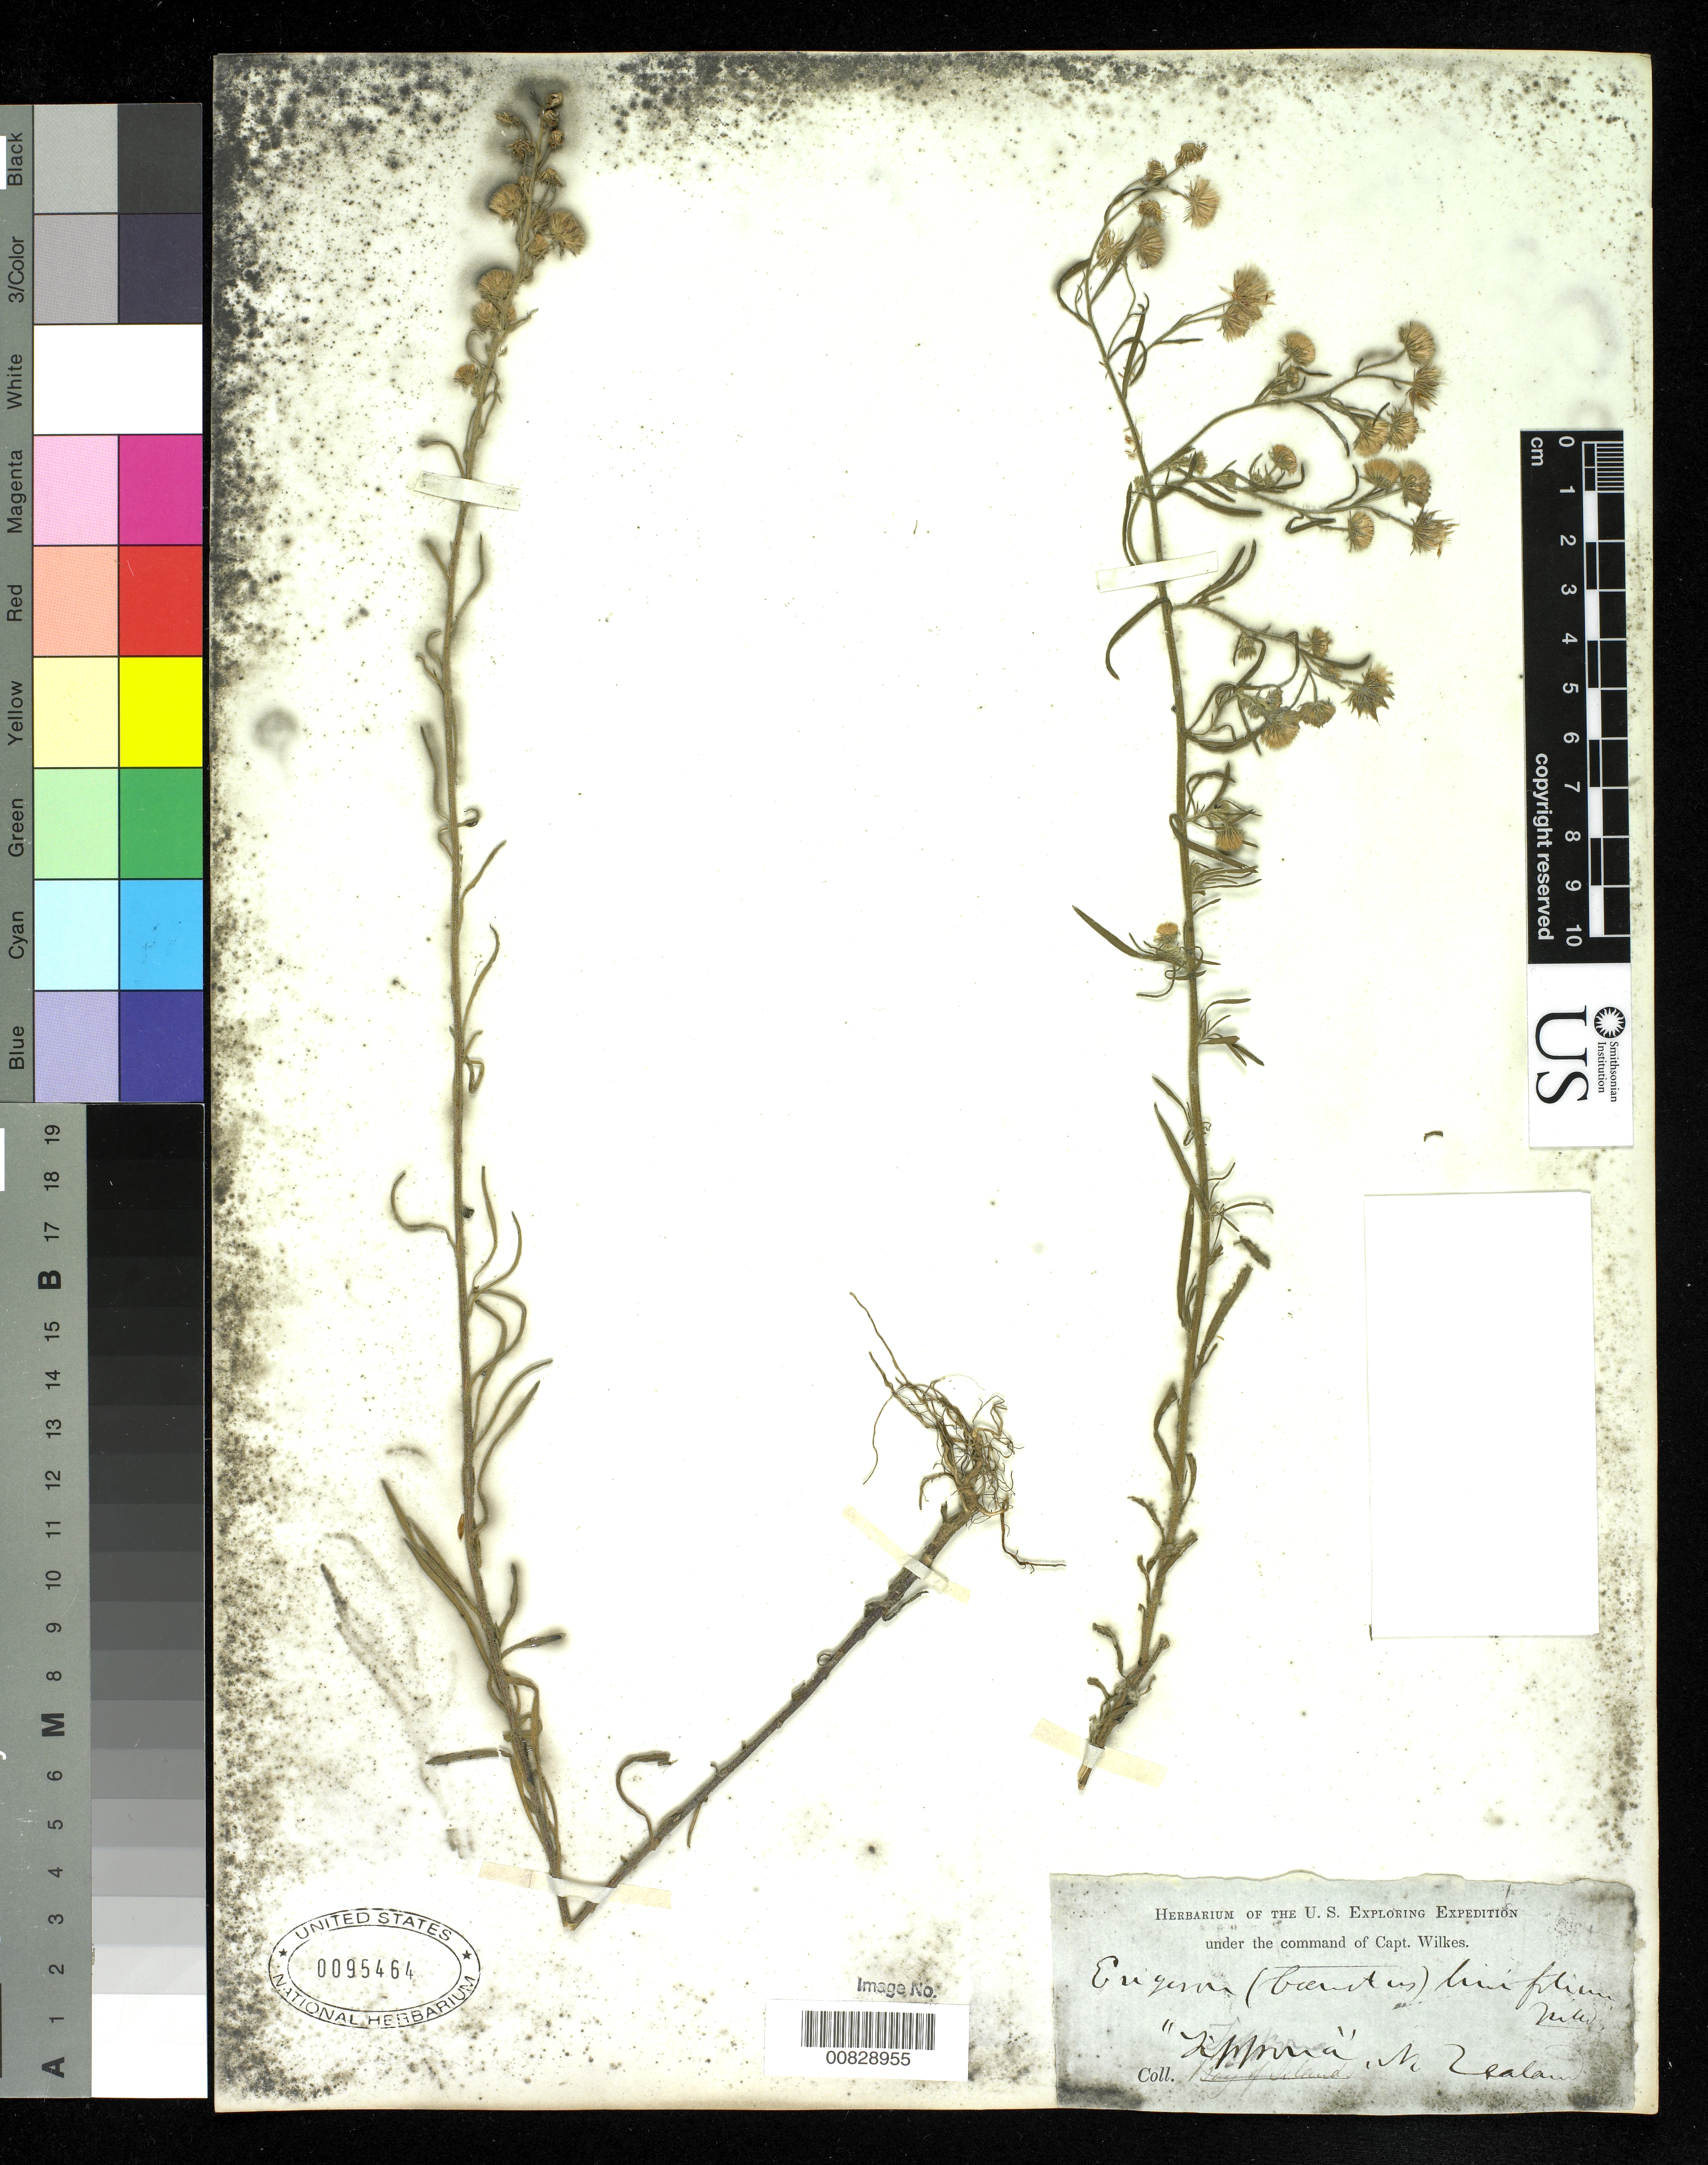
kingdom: Plantae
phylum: Tracheophyta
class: Magnoliopsida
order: Asterales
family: Asteraceae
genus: Conyza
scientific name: Conyza bonariensis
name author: (L.) Cronq.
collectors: Wilkes Explor. Exped.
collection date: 1838/1842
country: New Zealand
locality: "Tipponia" New Zealand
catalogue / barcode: US 95464